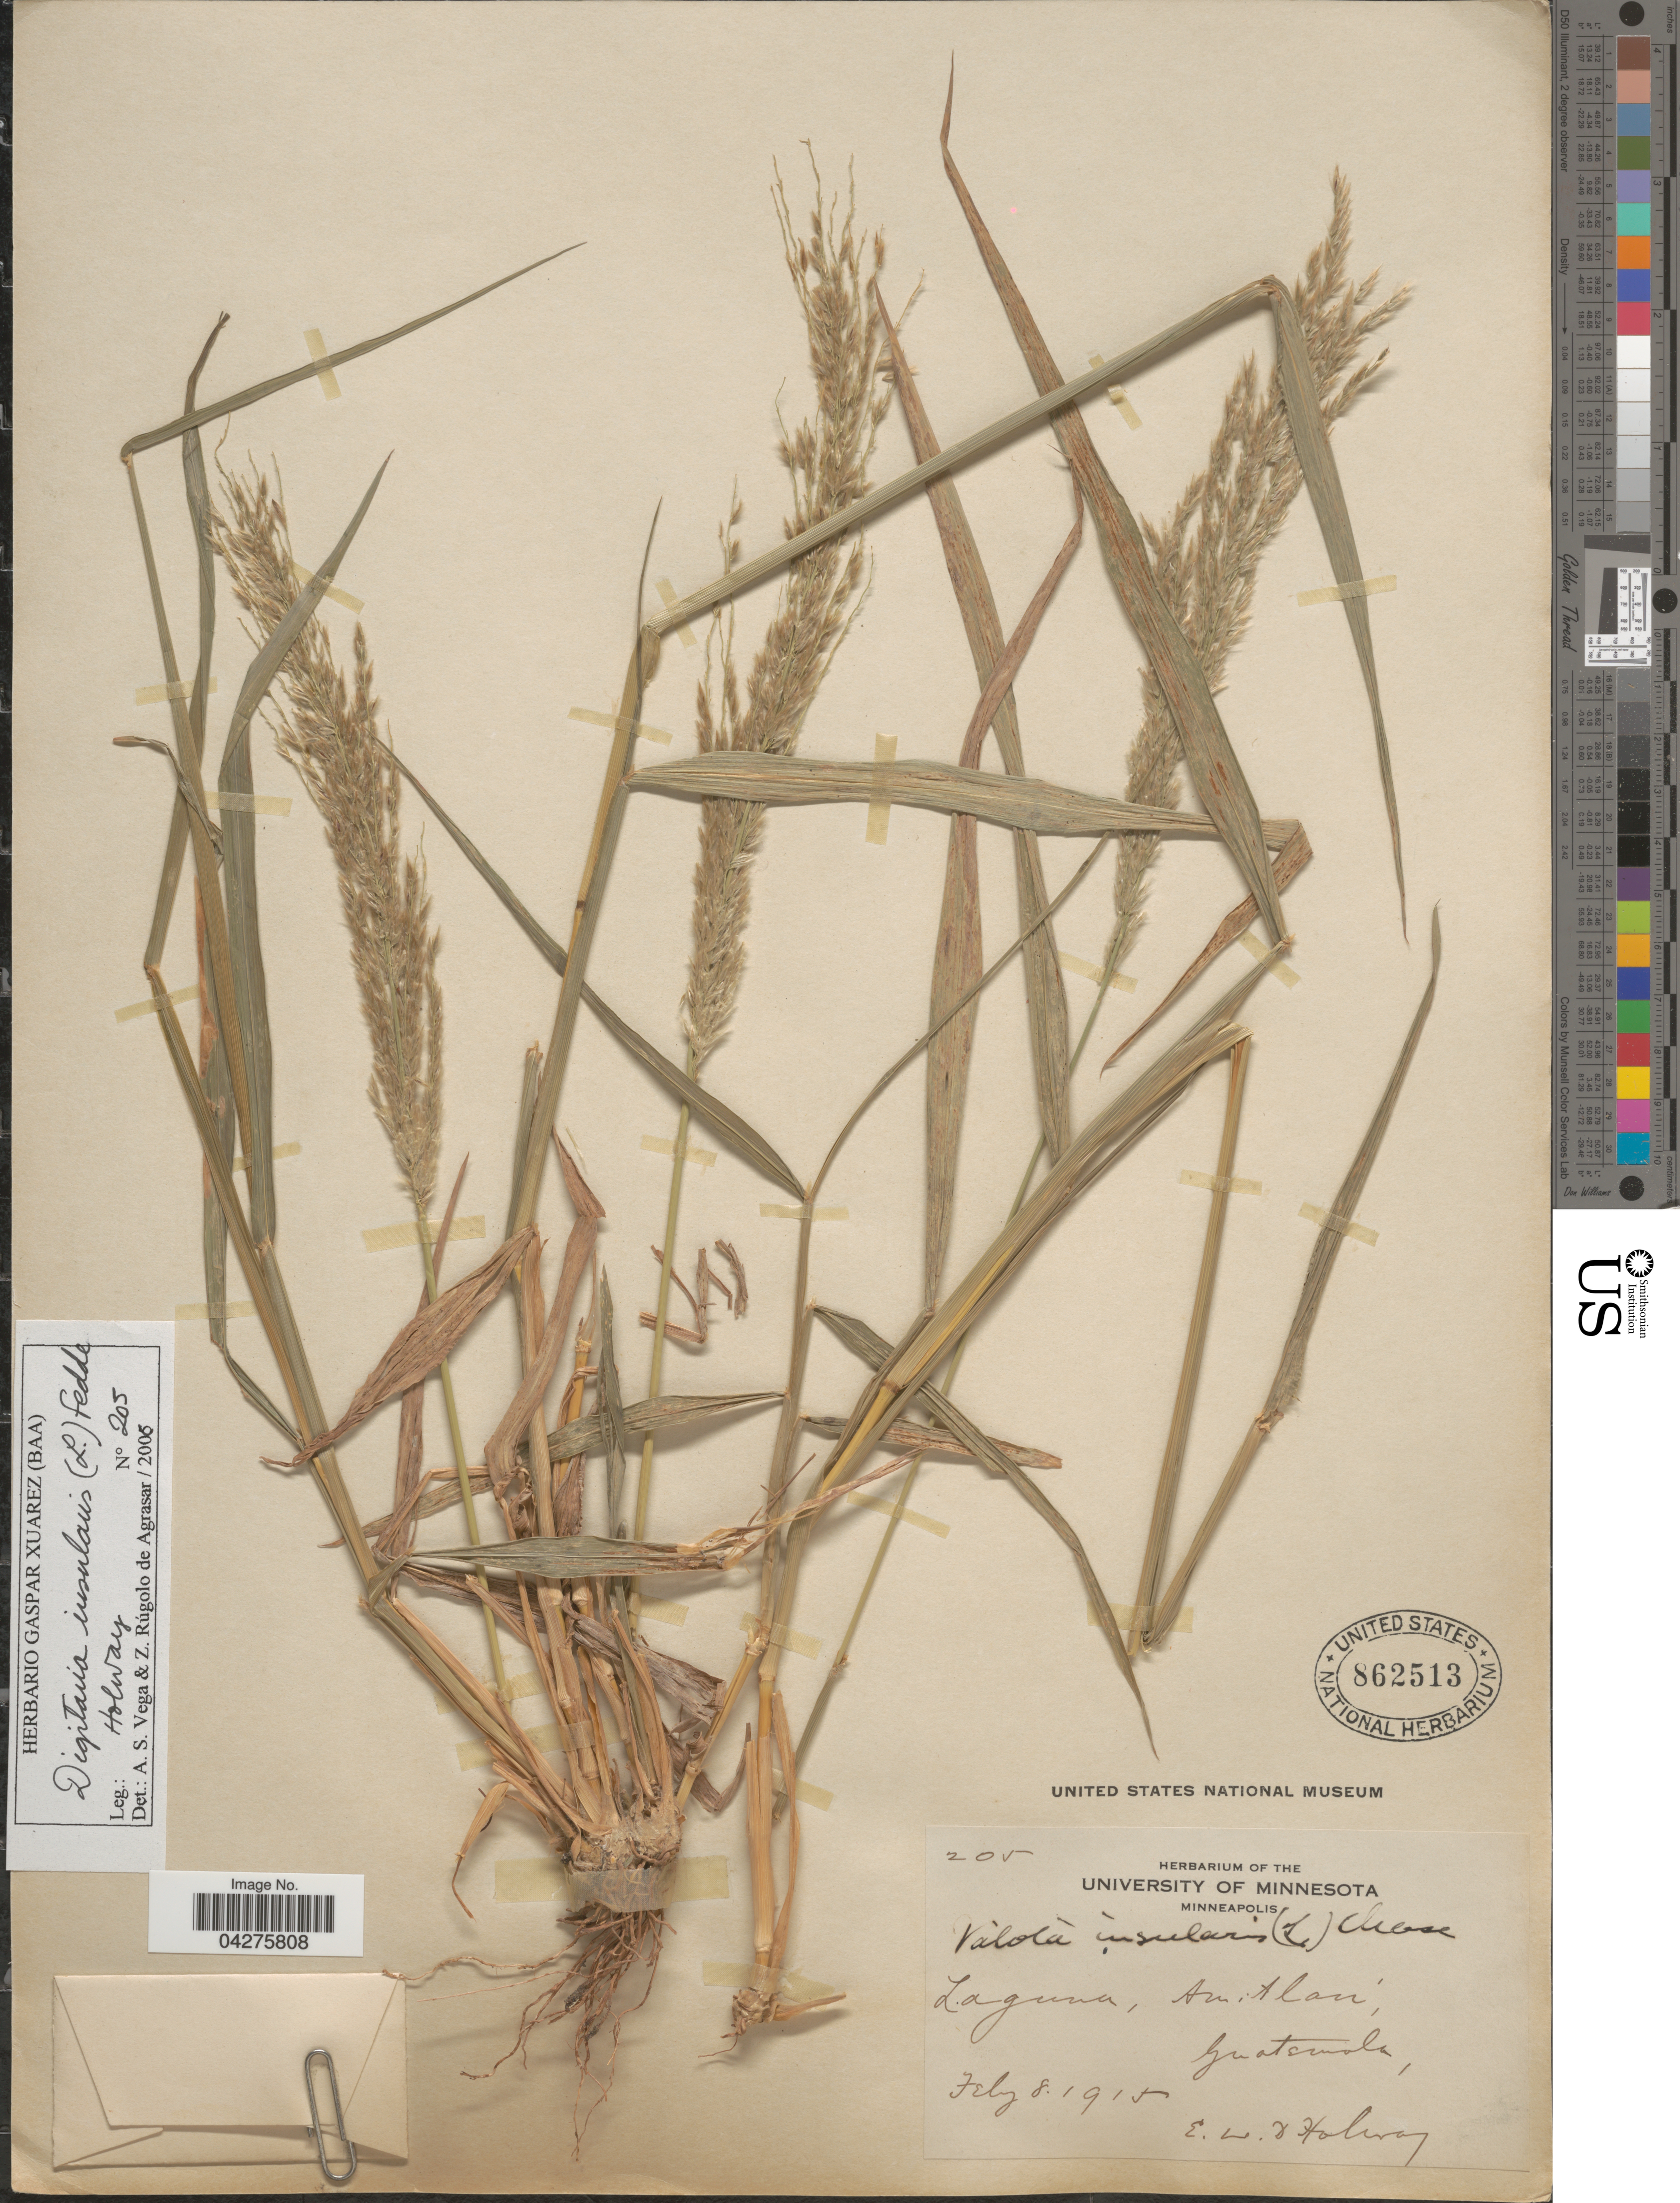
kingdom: Plantae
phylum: Tracheophyta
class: Liliopsida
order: Poales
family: Poaceae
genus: Digitaria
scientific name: Digitaria insularis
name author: (L.) Fedde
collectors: E. W. D. Holway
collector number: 205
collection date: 1915-07-08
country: Guatemala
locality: Laguna, Amitlan.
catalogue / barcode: US 862513